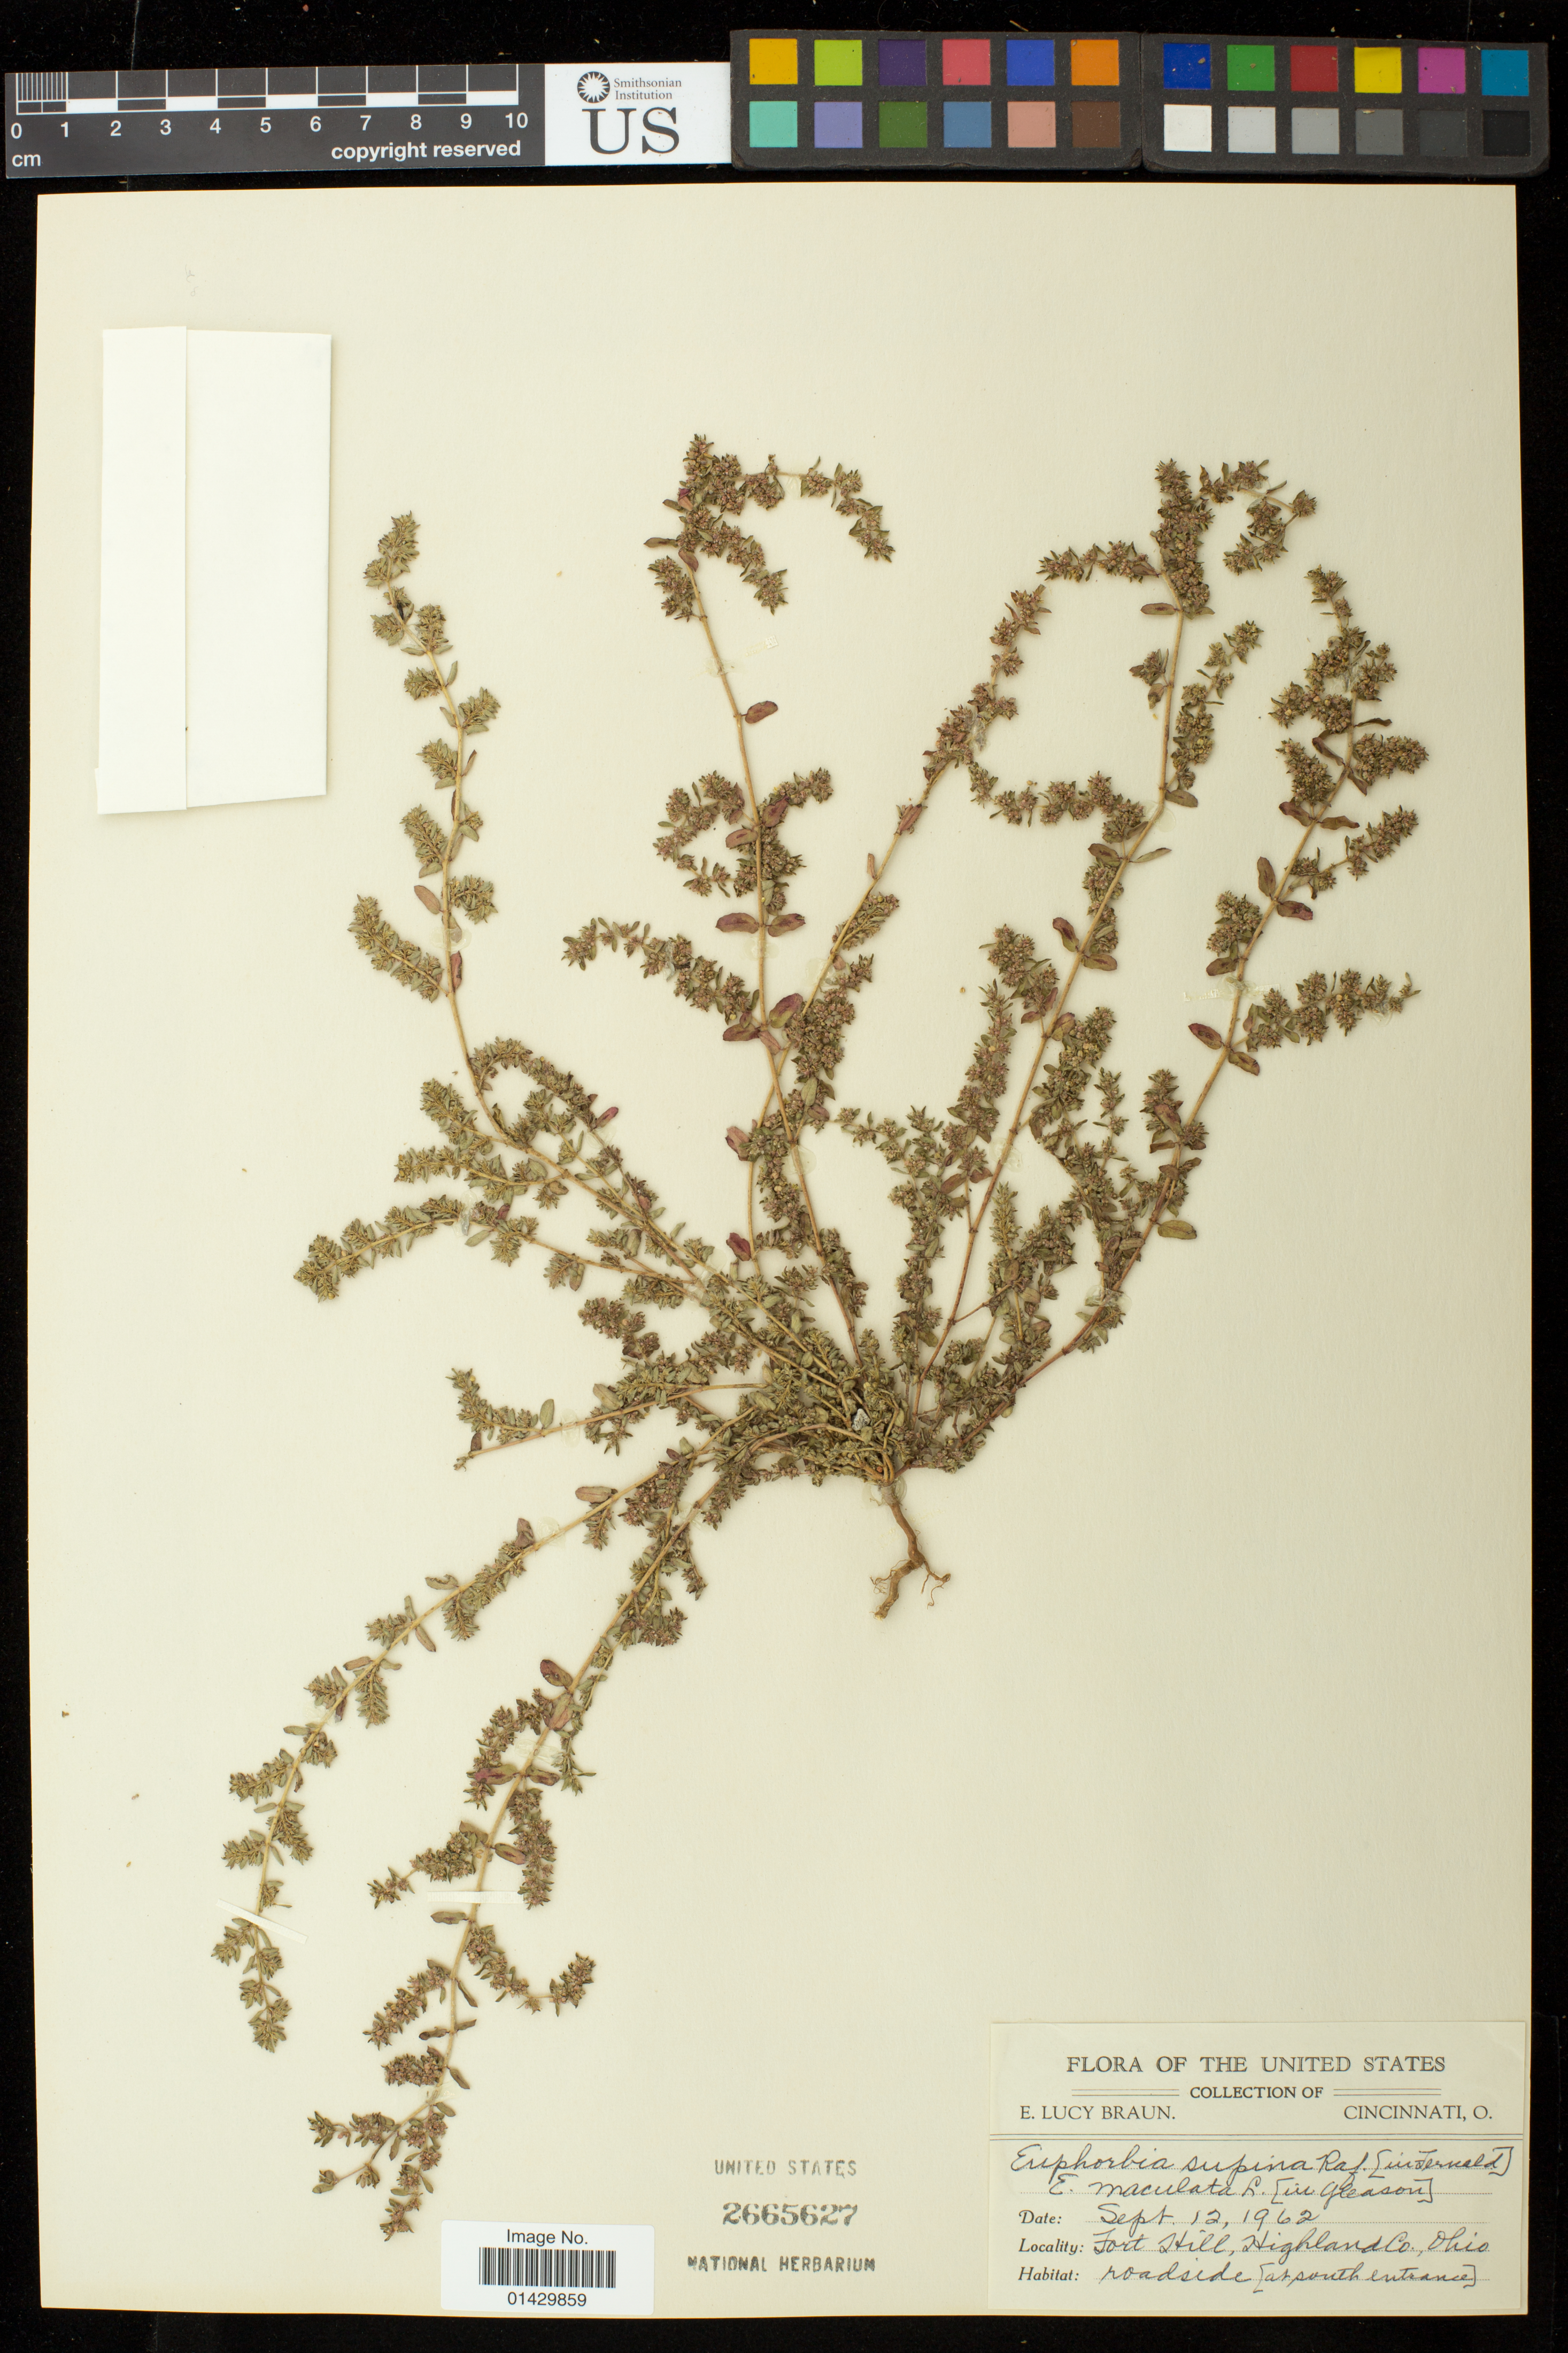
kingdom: Plantae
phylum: Tracheophyta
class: Magnoliopsida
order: Malpighiales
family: Euphorbiaceae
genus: Euphorbia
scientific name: Euphorbia maculata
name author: L.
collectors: E. L. Braun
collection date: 1962-09-12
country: United States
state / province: Ohio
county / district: Highland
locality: Fort Hill; Roadside (at south entrance)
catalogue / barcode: US 2665627